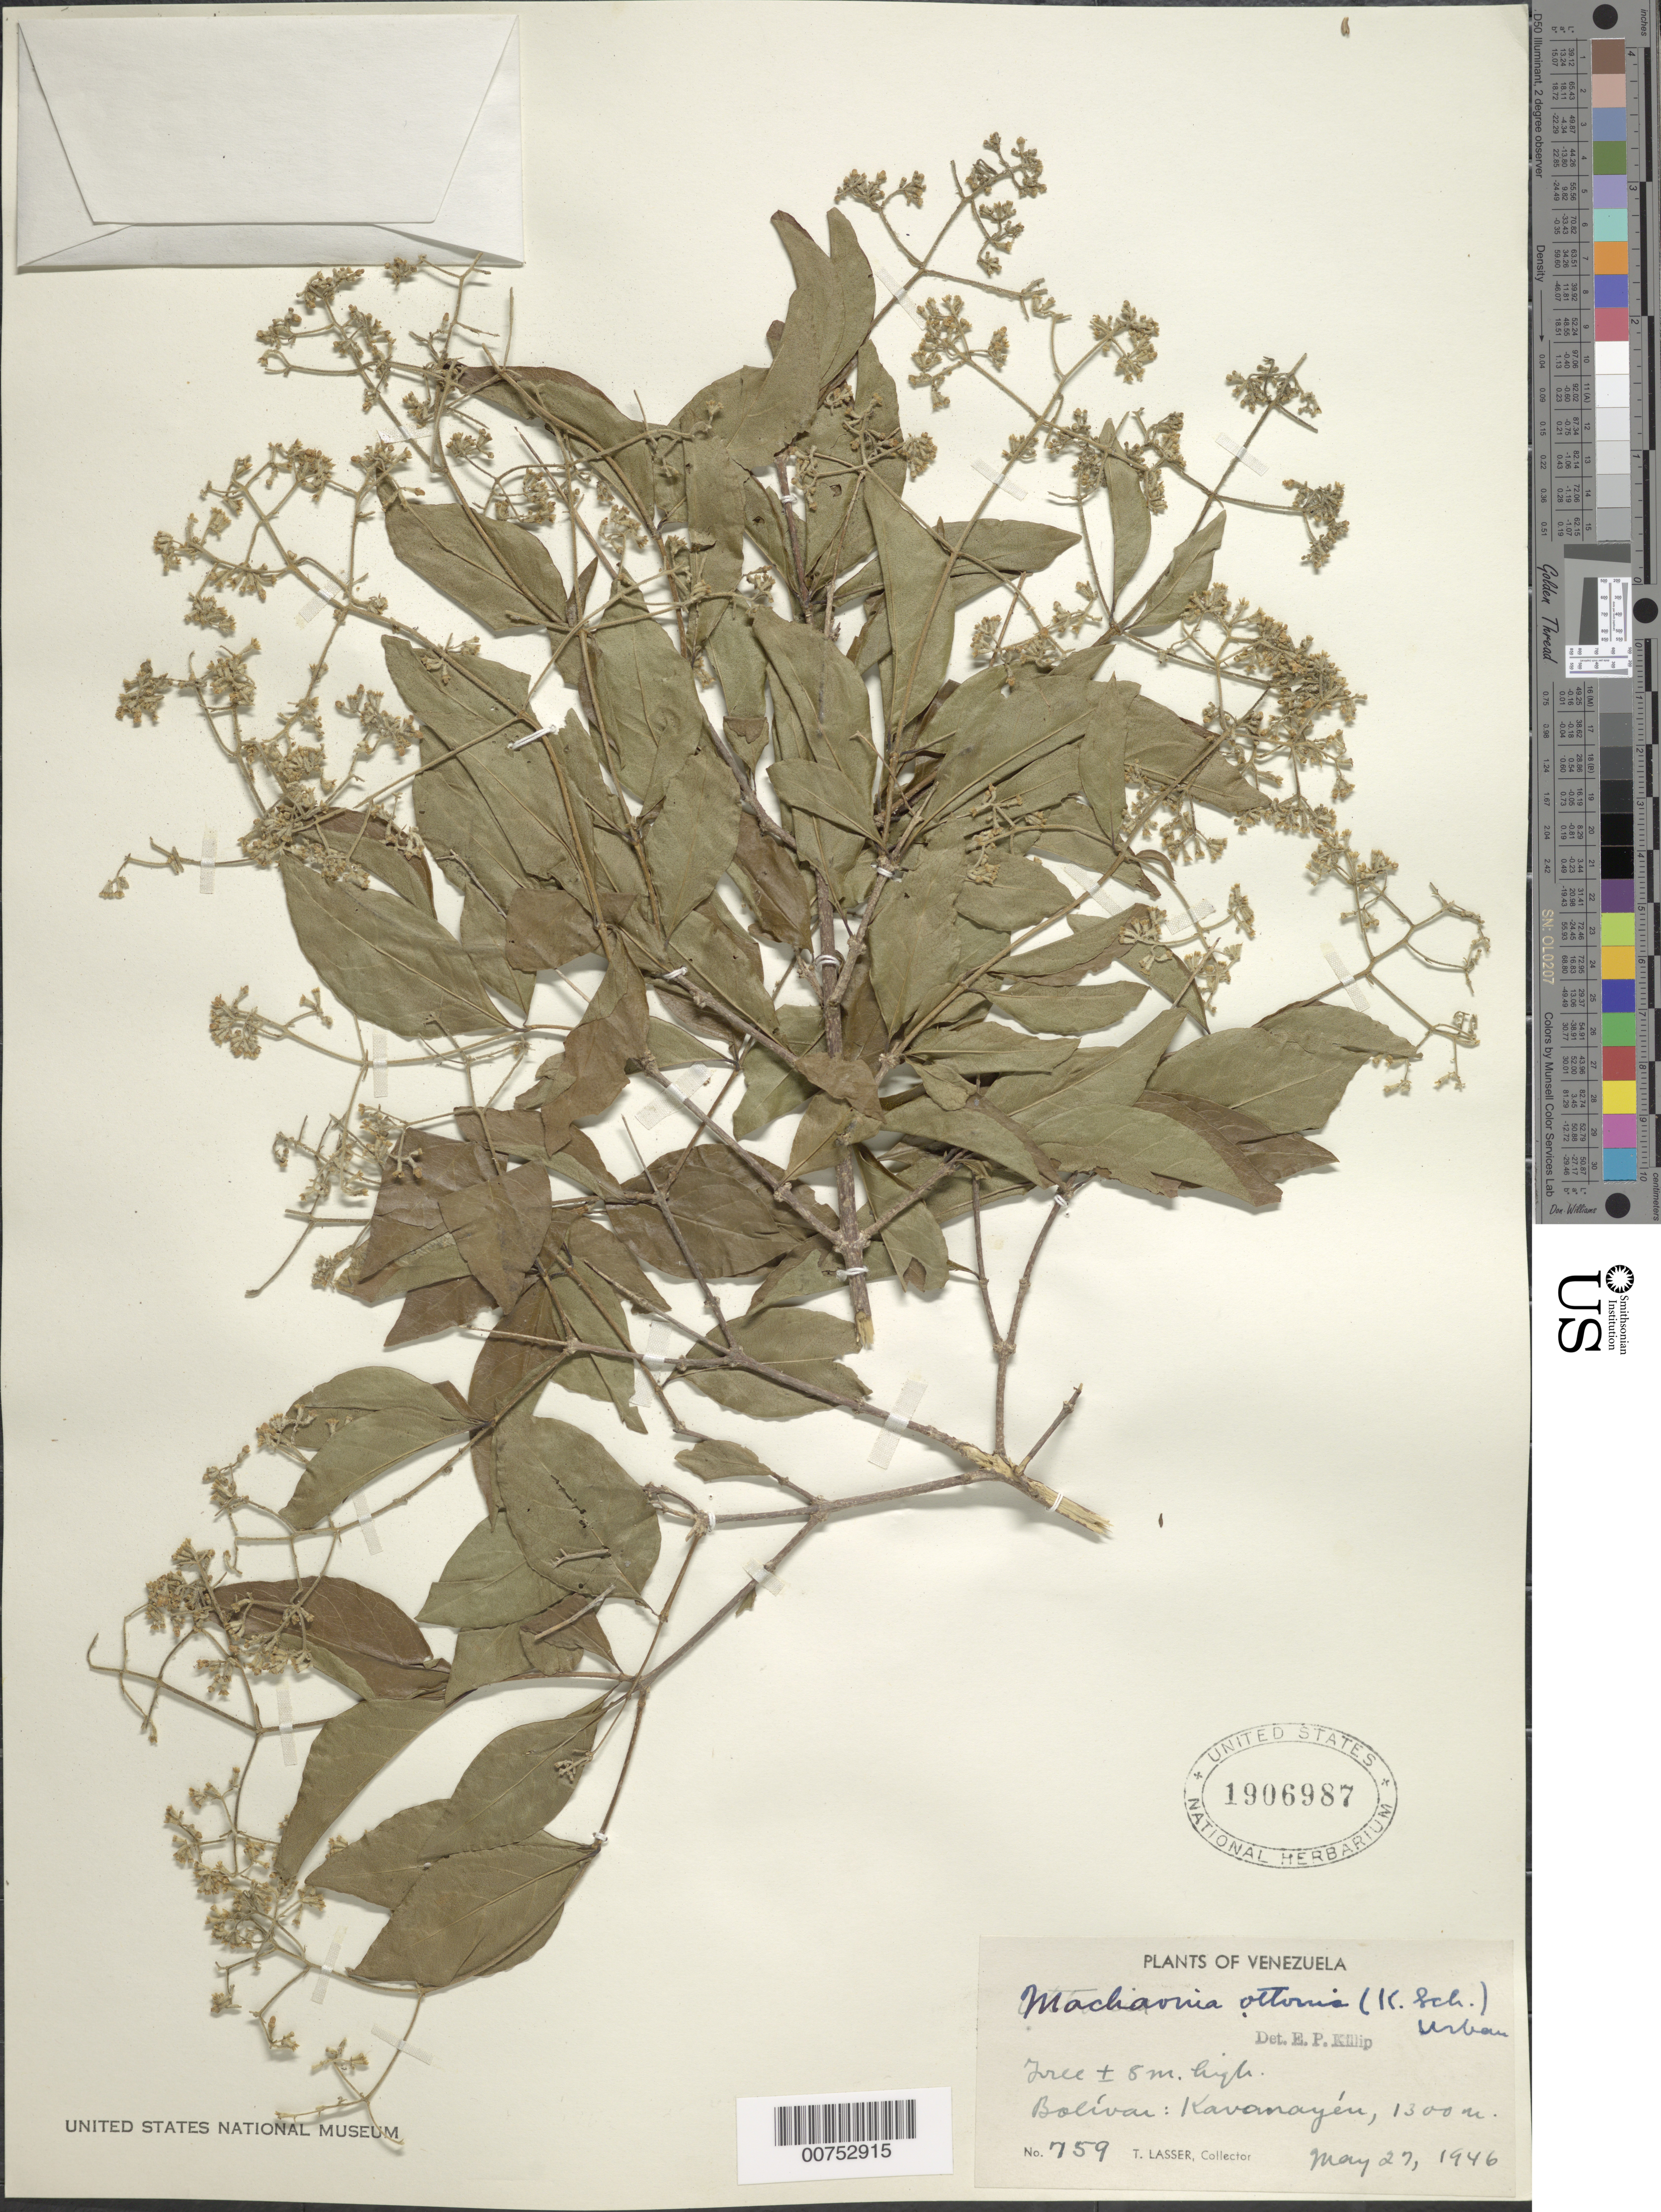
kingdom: Plantae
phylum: Tracheophyta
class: Magnoliopsida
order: Gentianales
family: Rubiaceae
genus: Machaonia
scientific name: Machaonia ottonis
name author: (K. Schum.) Urb.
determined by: Killip, Ellsworth P.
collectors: T. Lasser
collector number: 759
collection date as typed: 27-May-46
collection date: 1946-05-27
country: Venezuela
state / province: Bolívar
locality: Kavanayén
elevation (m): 1300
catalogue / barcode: US 1906987